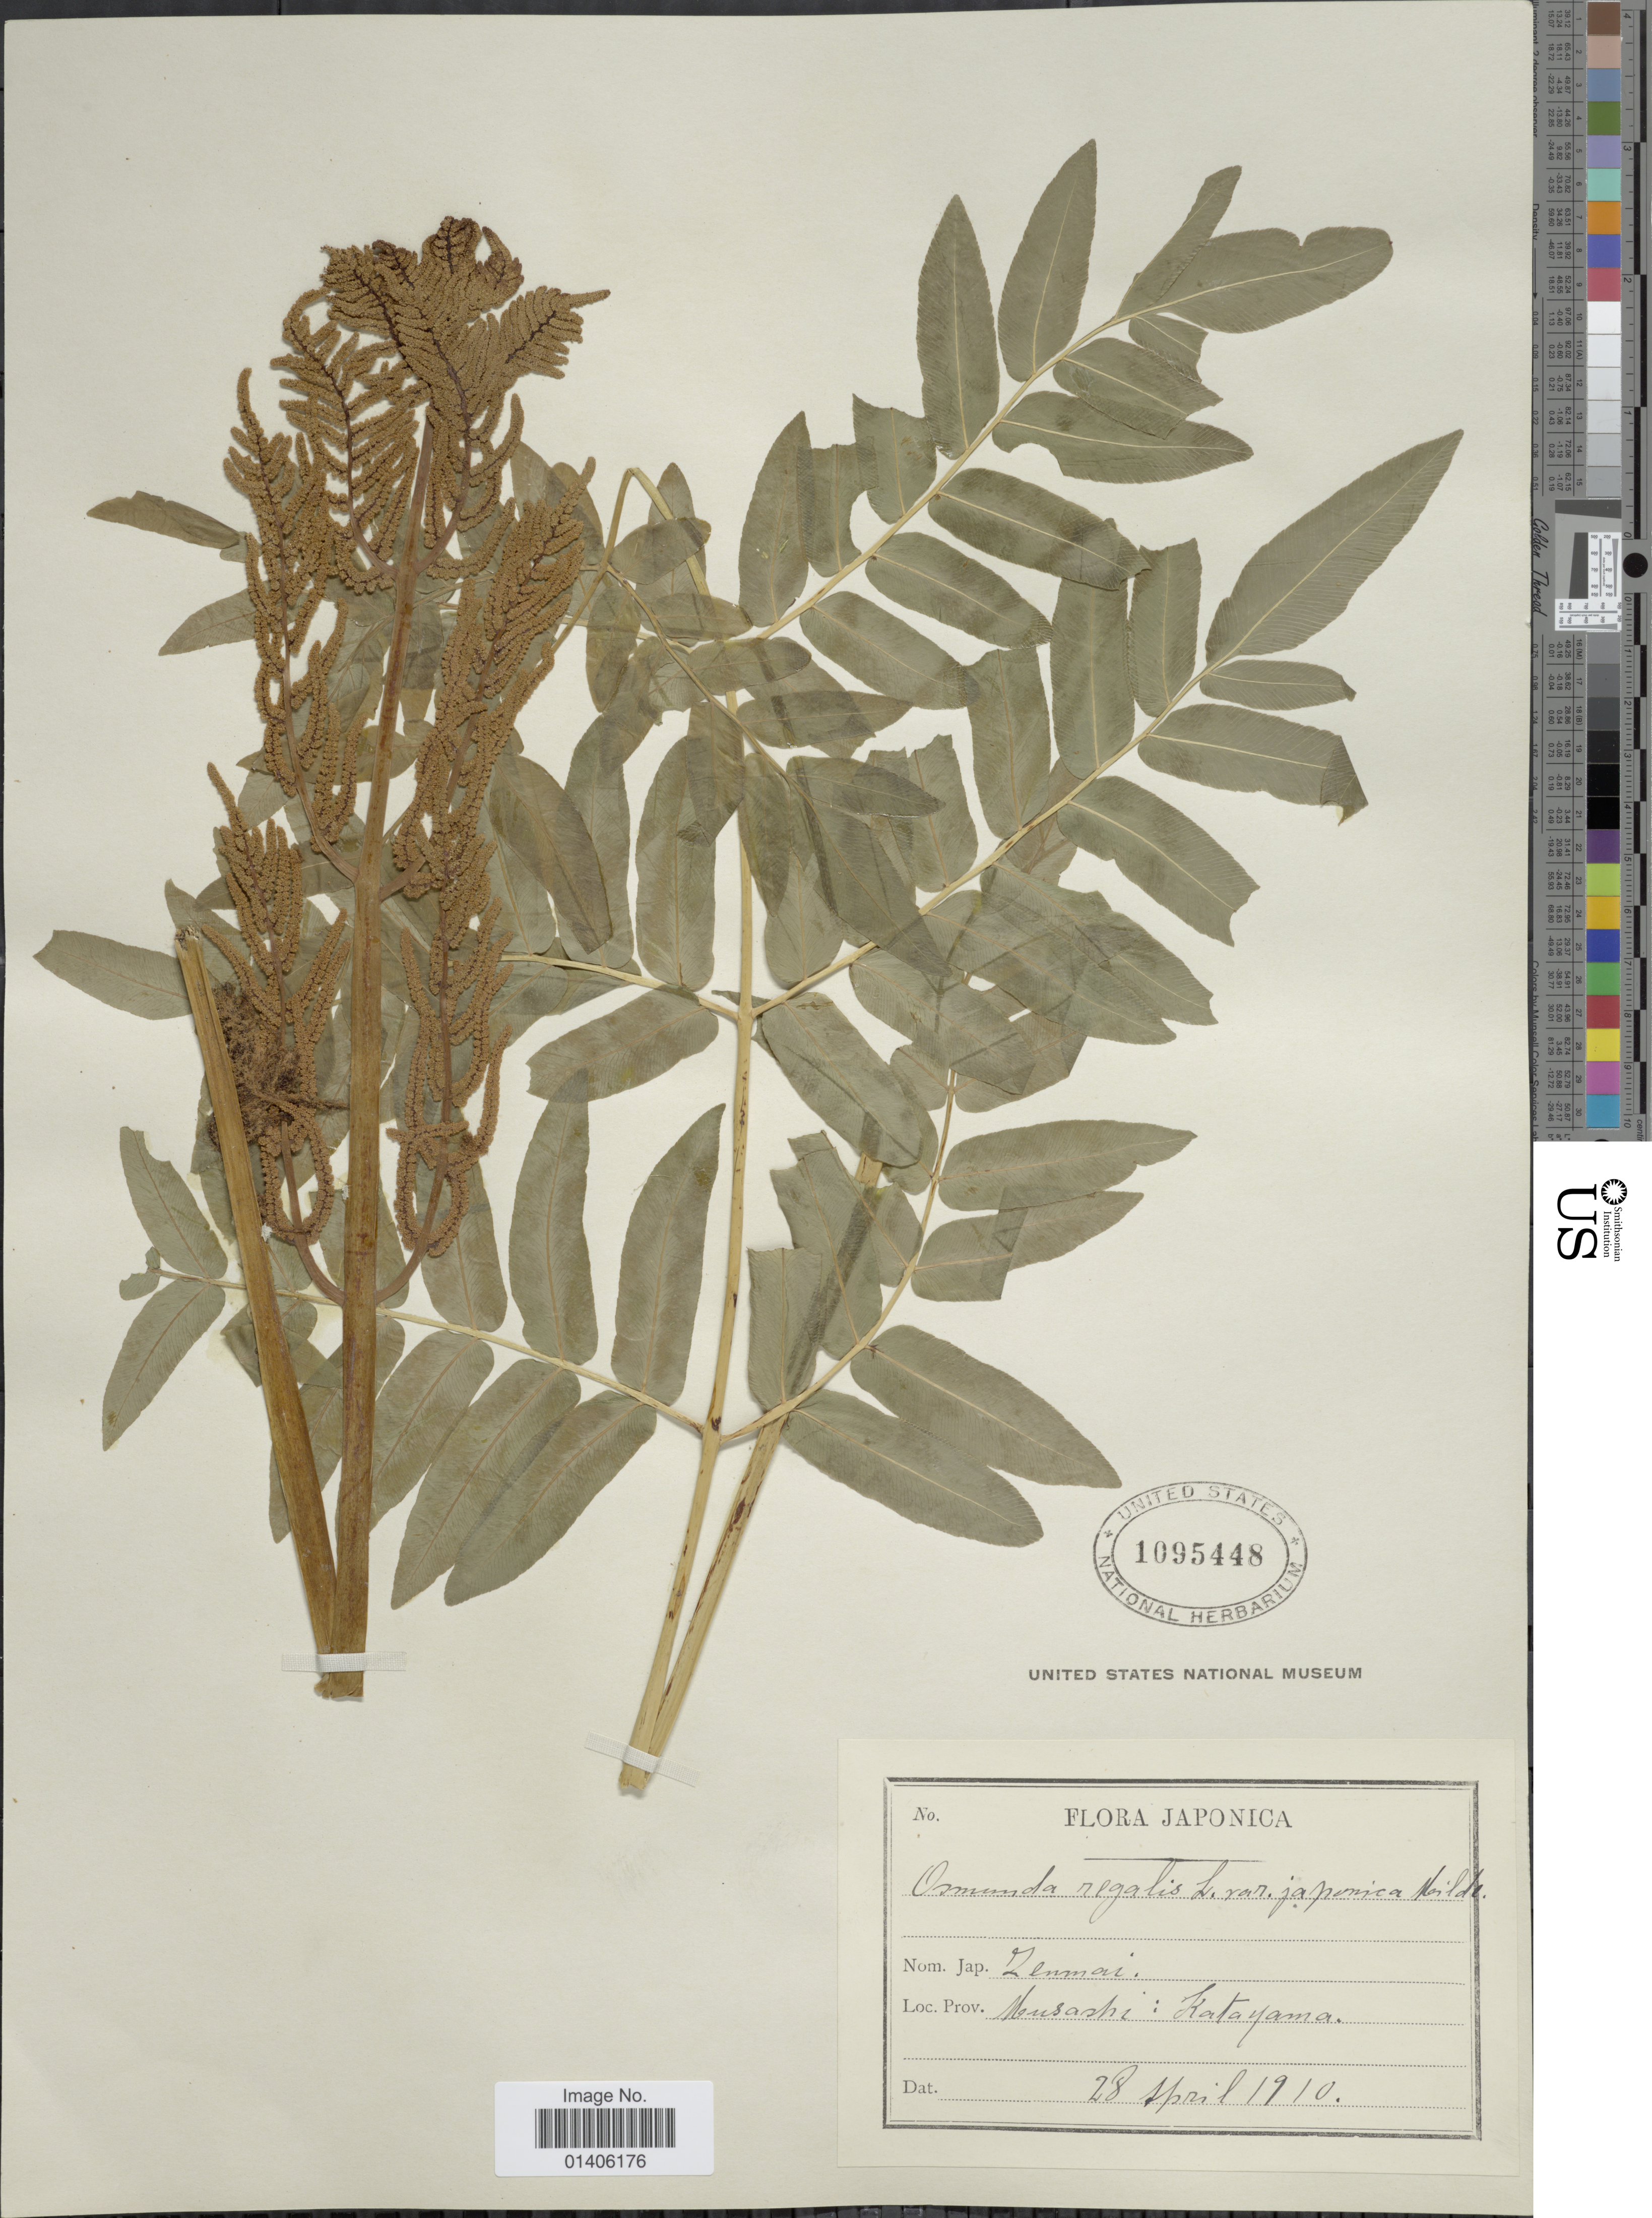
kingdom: Plantae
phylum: Tracheophyta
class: Polypodiopsida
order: Osmundales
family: Osmundaceae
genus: Osmunda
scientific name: Osmunda lancea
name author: Thunb.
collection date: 1910-04-28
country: Japan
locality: Zemmai, Musashi: Katayama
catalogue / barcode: US 1095448